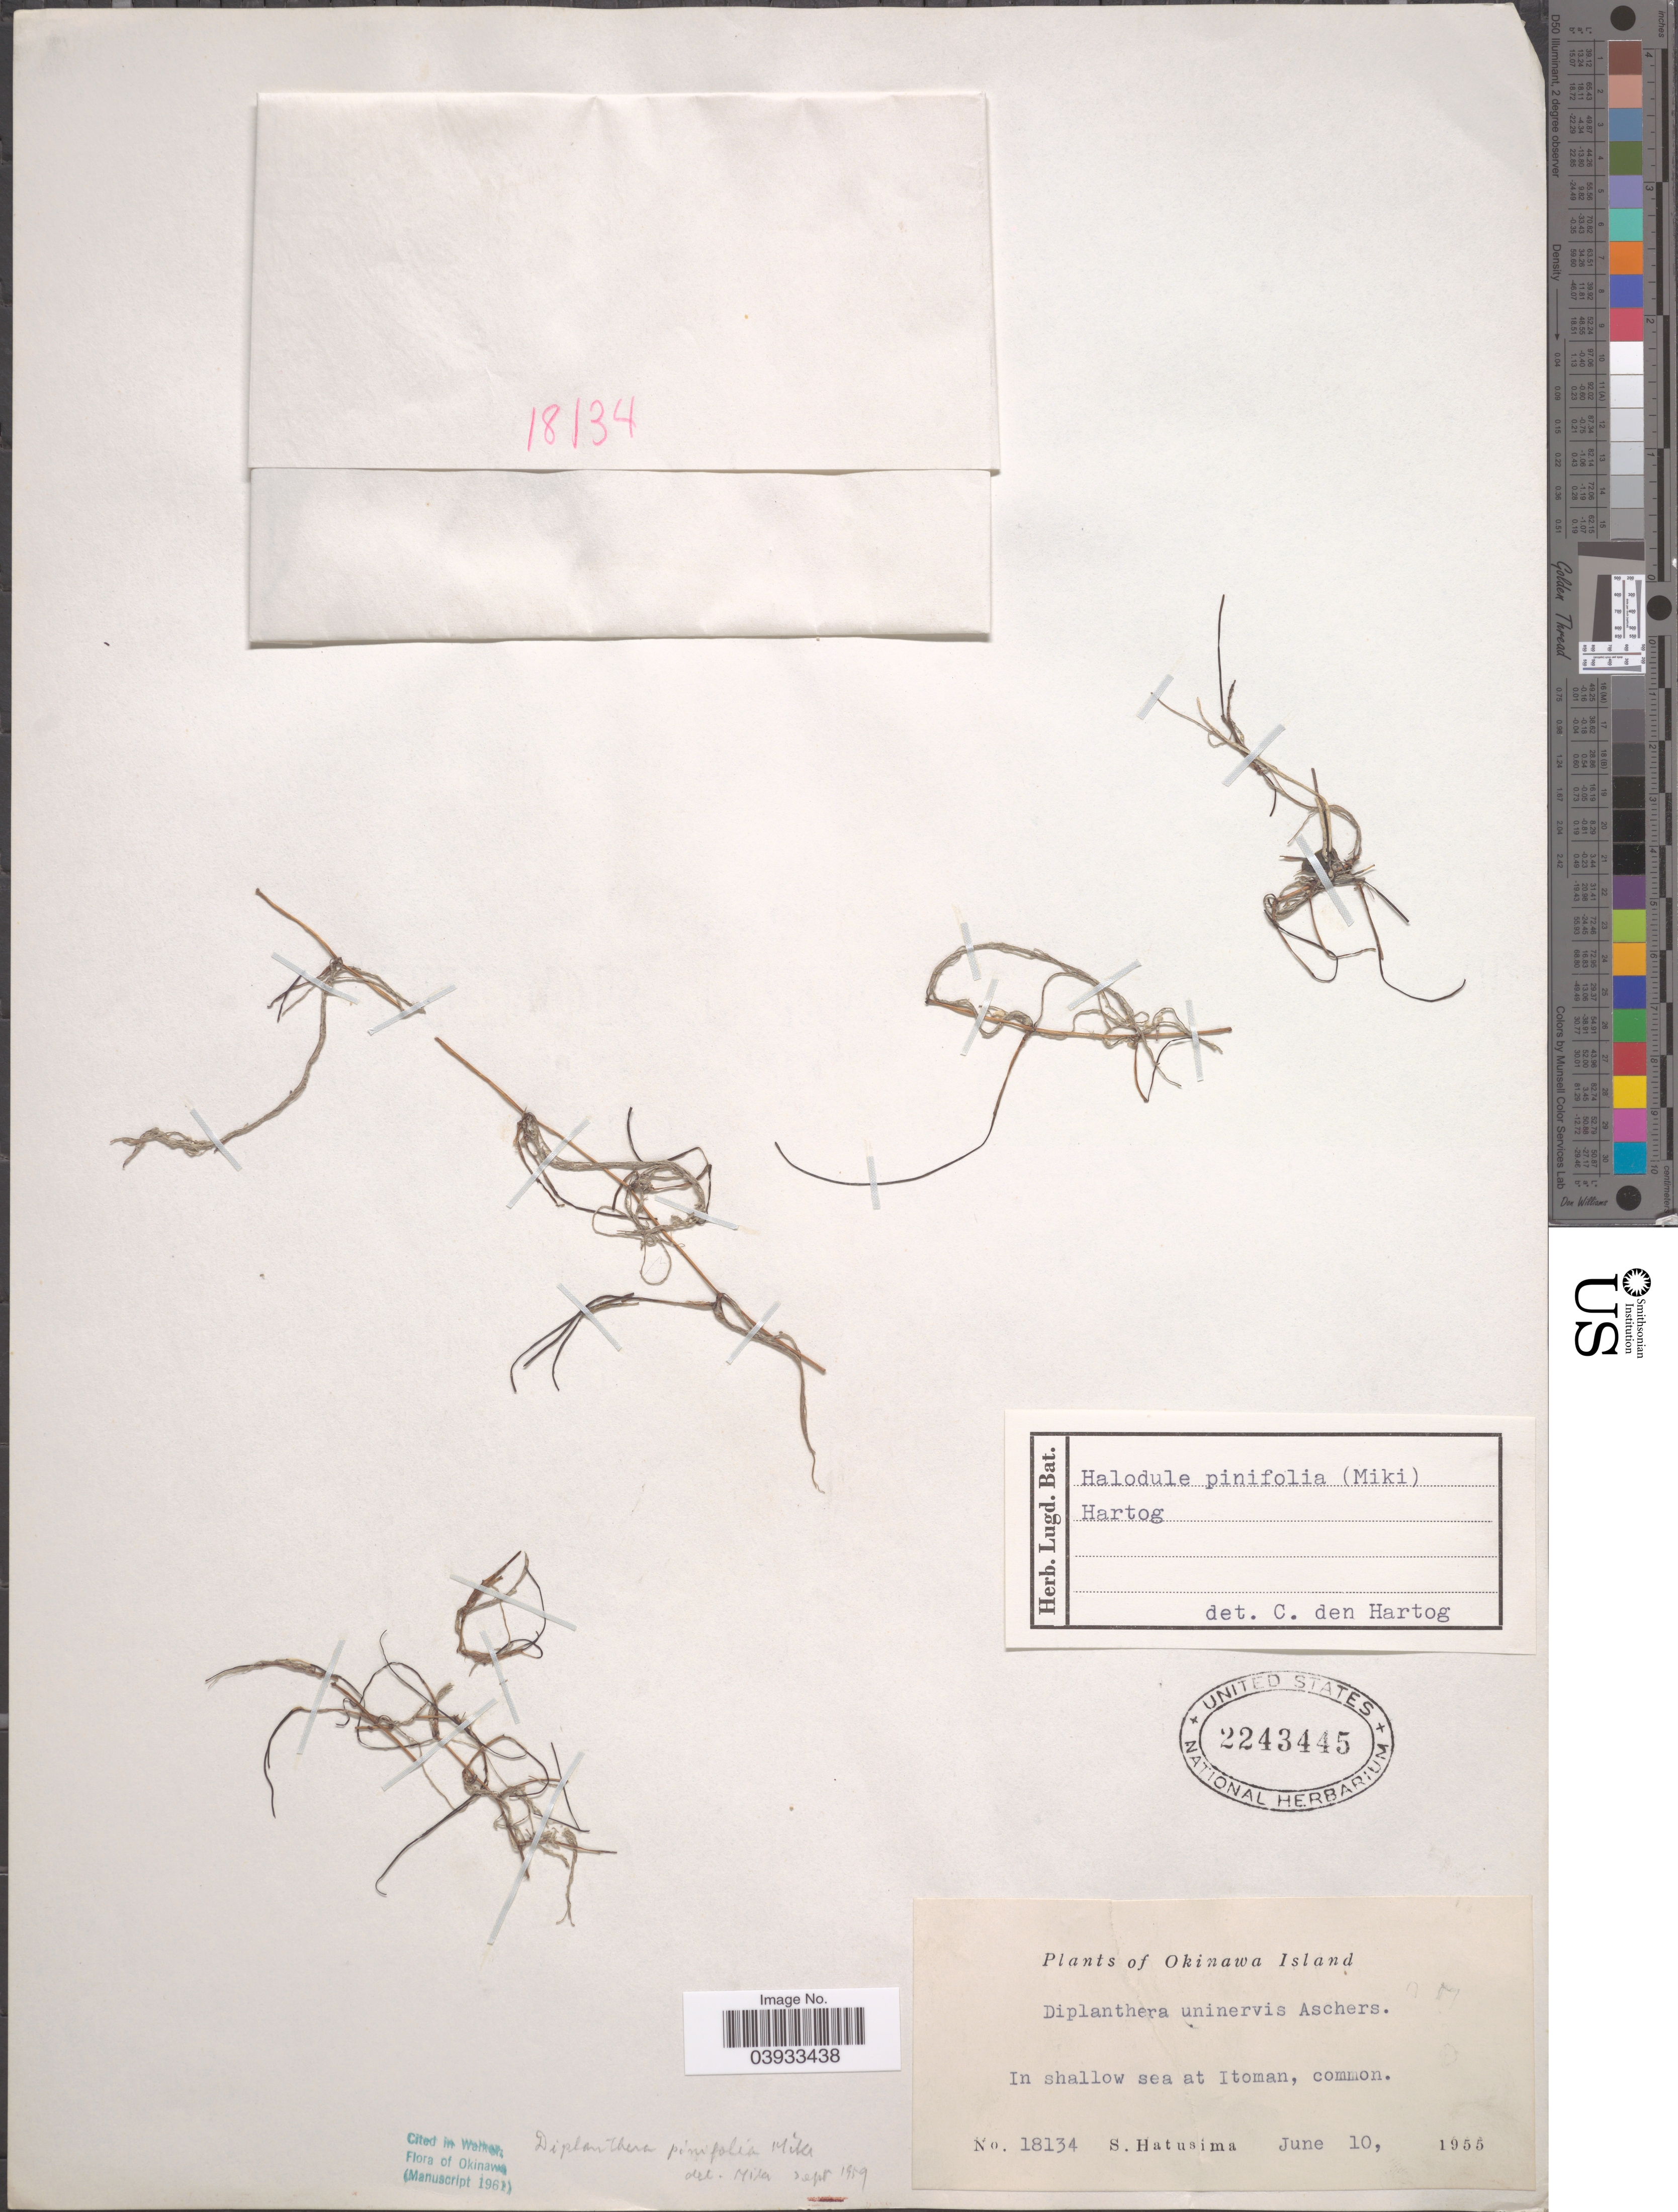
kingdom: Plantae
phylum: Tracheophyta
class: Liliopsida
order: Alismatales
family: Cymodoceaceae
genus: Halodule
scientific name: Halodule pinifolia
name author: (Miki) Hartog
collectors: S. Hatusima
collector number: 18134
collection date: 1955-06-10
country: Japan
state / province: Okinawa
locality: Okinawa Island. In shallow sea at Itoman.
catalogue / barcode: US 2243445